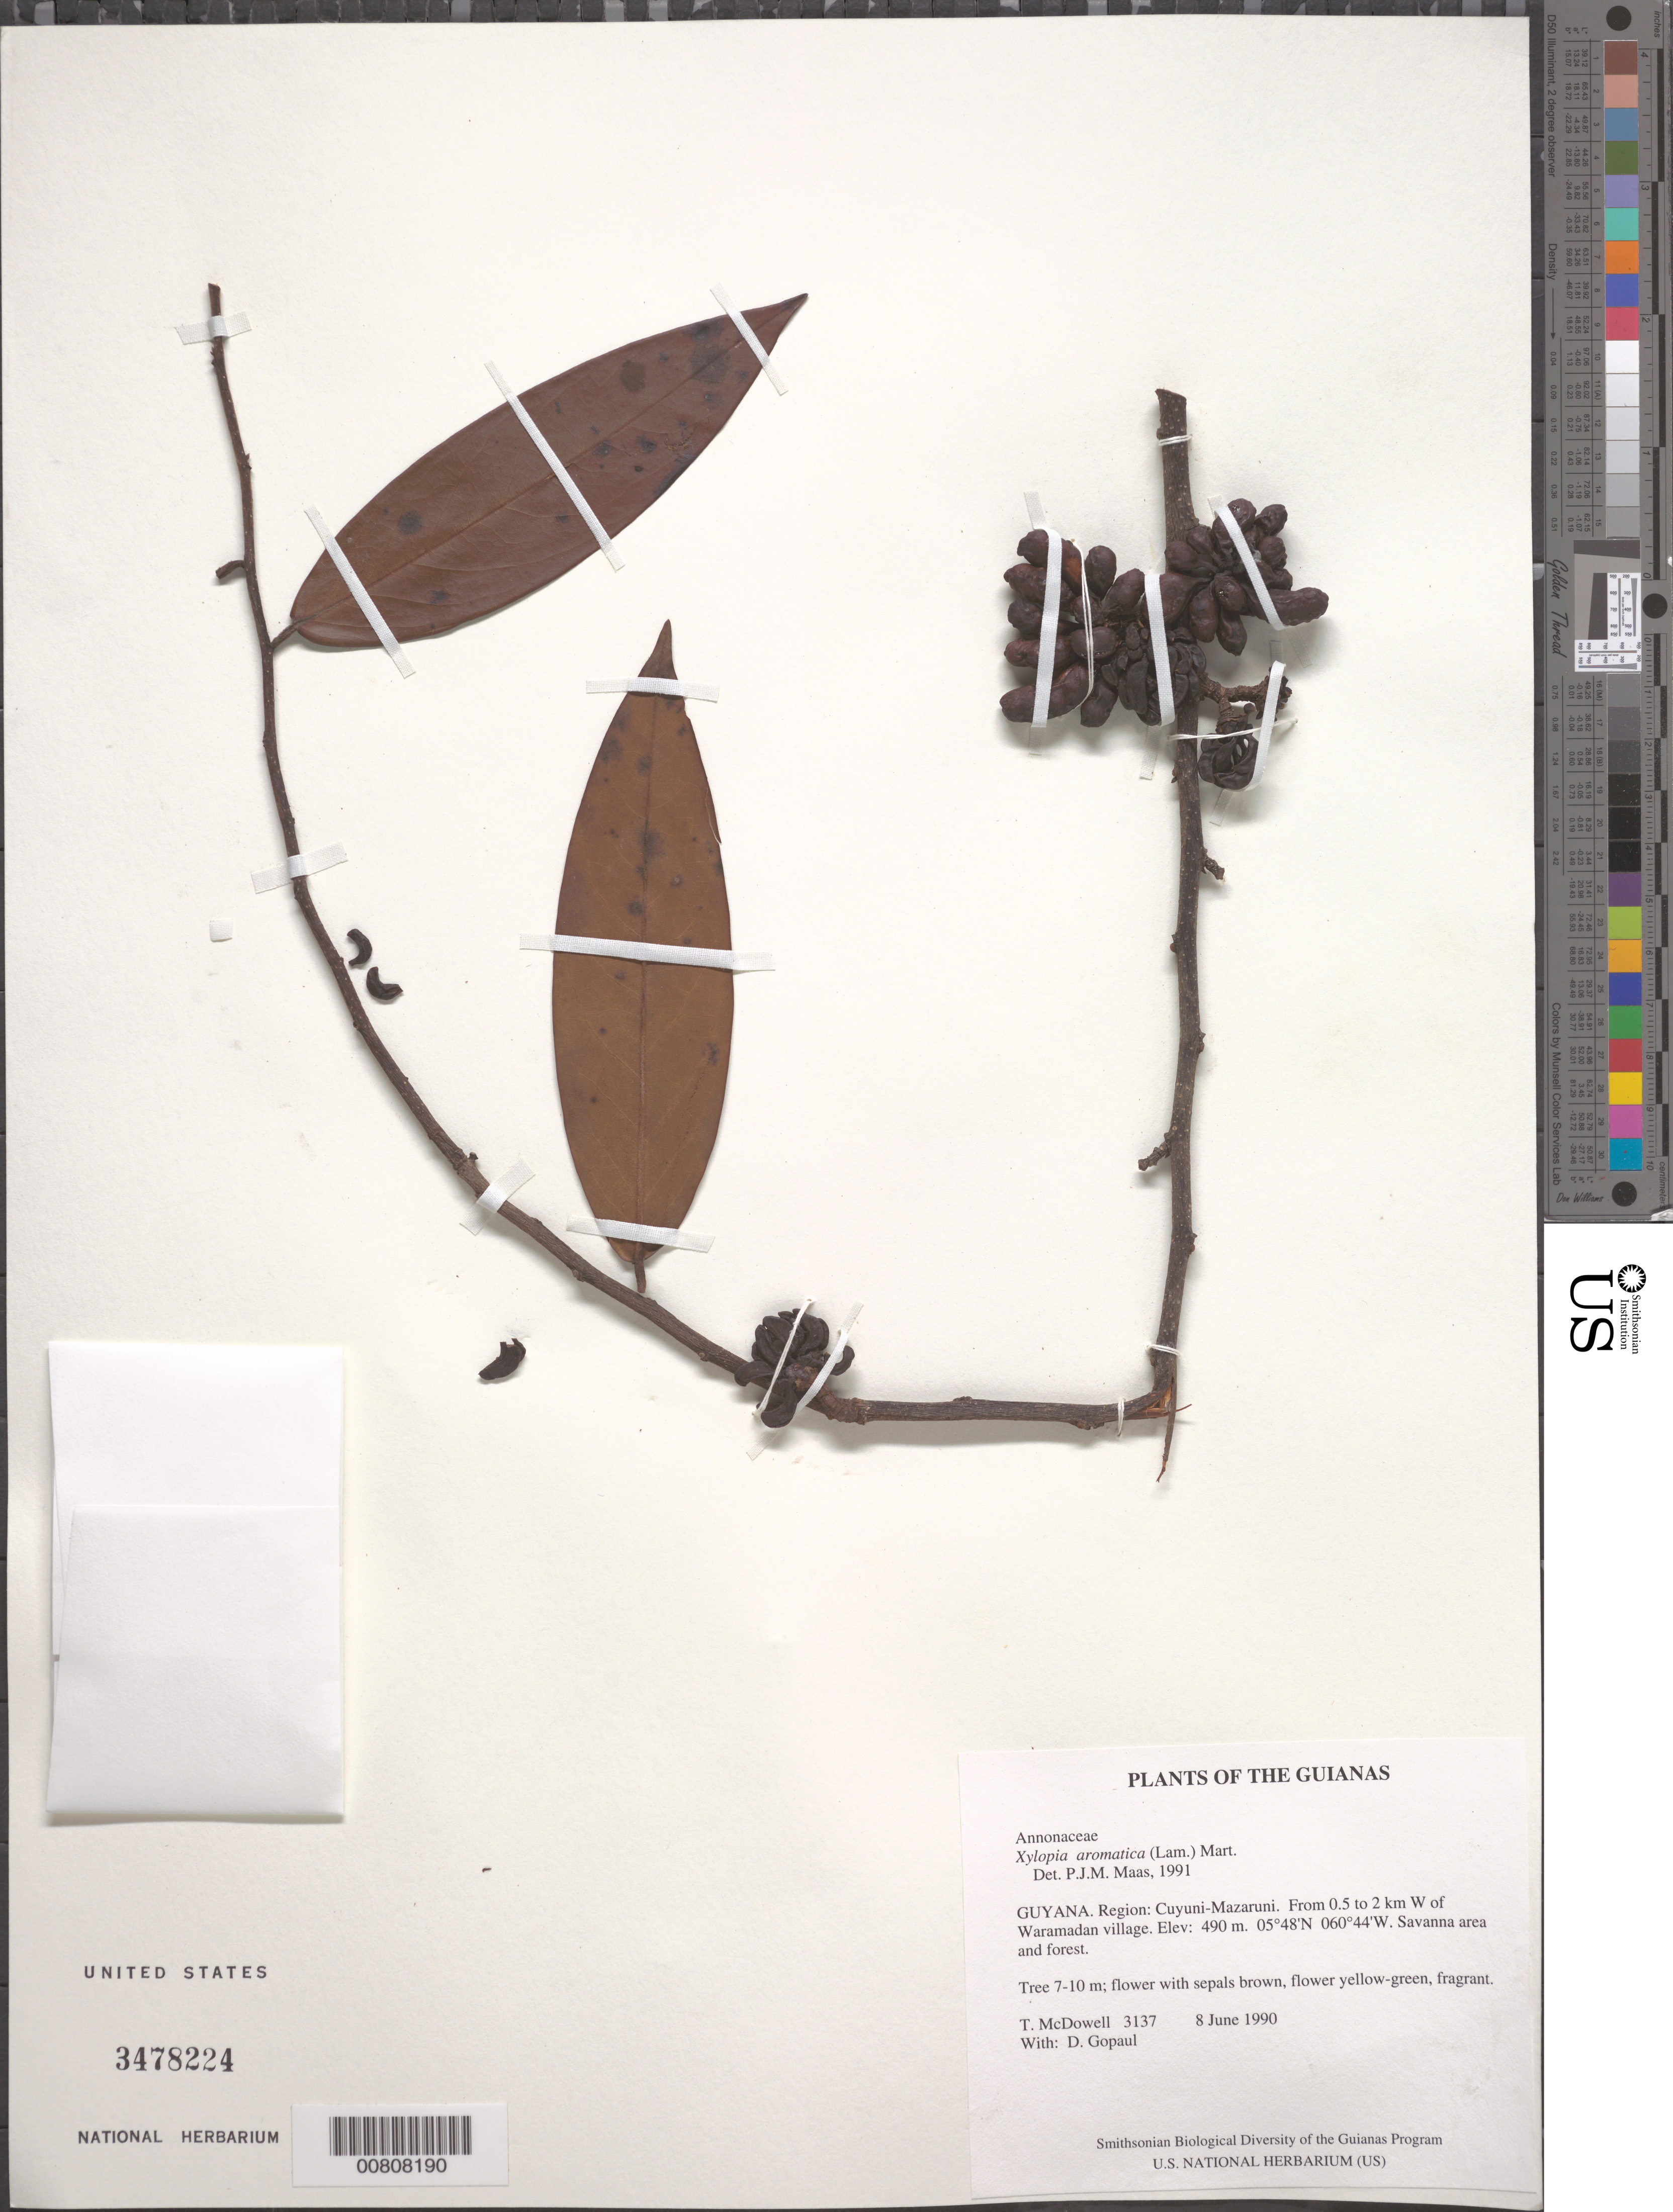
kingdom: Plantae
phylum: Tracheophyta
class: Magnoliopsida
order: Magnoliales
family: Annonaceae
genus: Xylopia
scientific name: Xylopia aromatica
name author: (Lam.) Mart.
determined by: Maas, Paul J. M.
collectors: T. McDowell & D. Gopaul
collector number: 3137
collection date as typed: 8 June 1990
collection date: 1990-06-08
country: Guyana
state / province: Cuyuni-Mazaruni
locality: From 0.5 to 2 km W of Waramadan village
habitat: Savanna area and forest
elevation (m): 490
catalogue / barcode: US 3478224